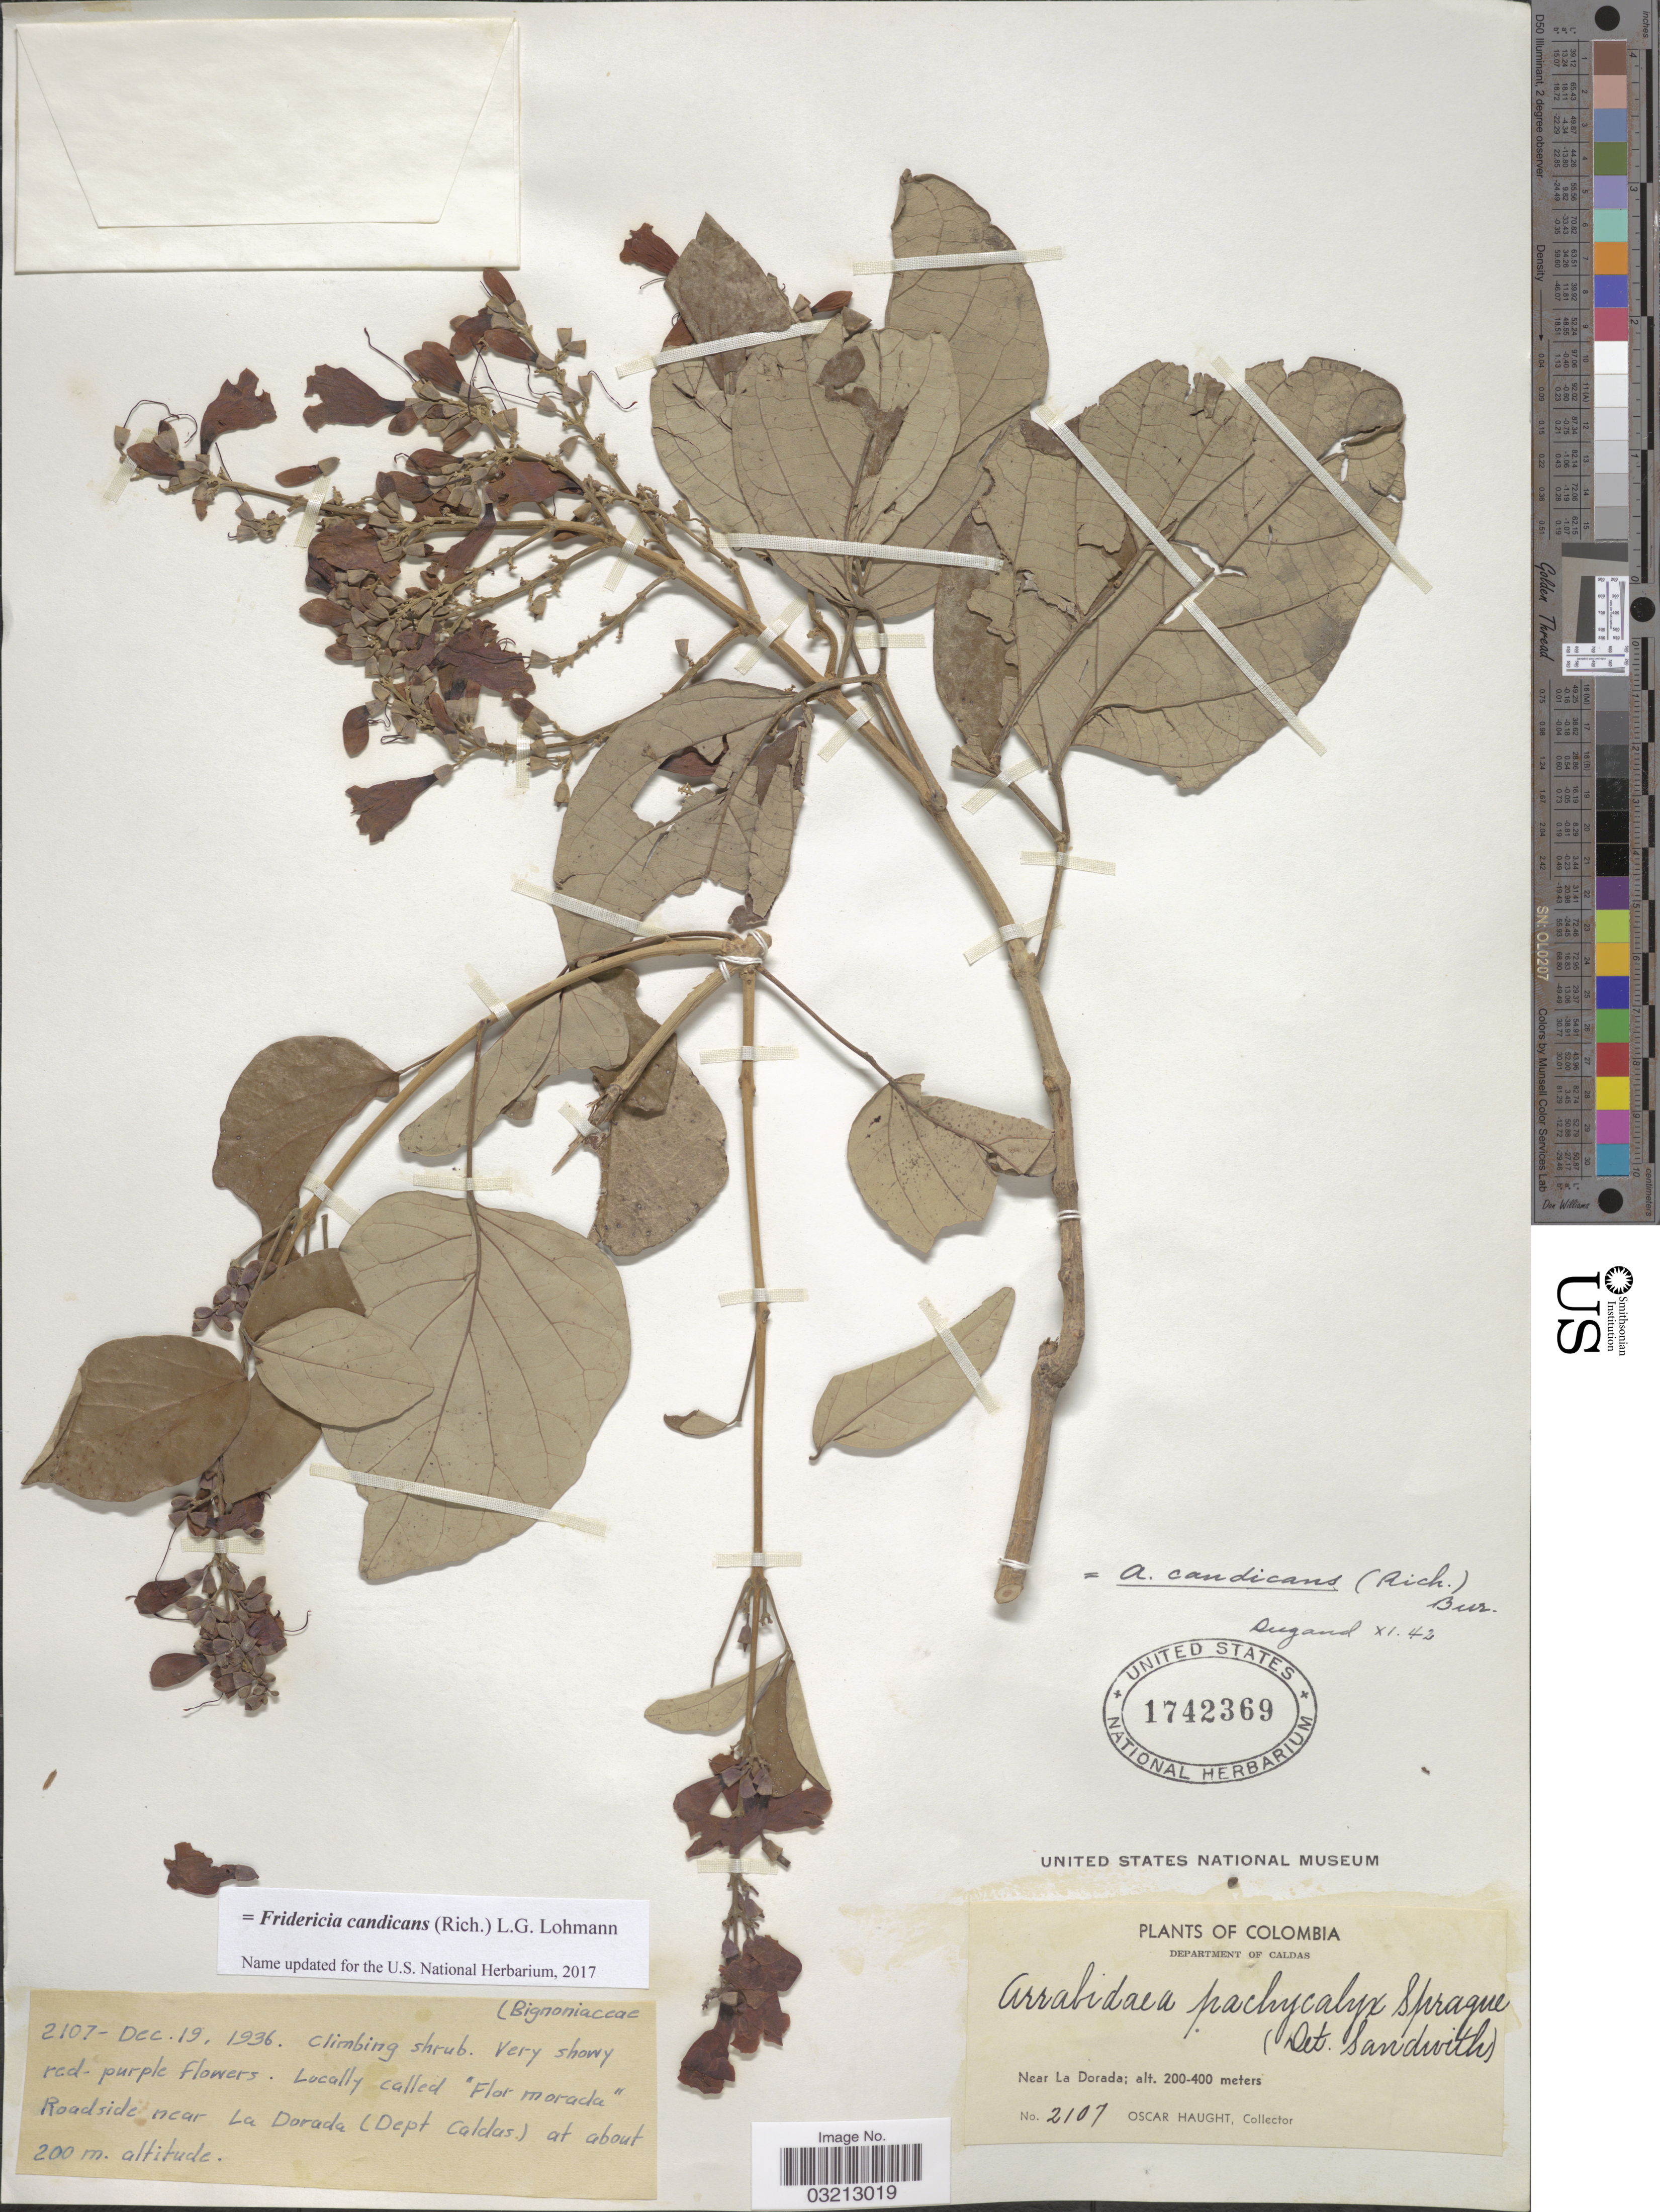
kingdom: Plantae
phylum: Tracheophyta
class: Magnoliopsida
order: Lamiales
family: Bignoniaceae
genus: Fridericia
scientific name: Fridericia candicans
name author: (Rich.) L.G. Lohmann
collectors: O. L. Haught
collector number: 2107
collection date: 1936-12-19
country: Colombia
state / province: Caldas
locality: Department of Caldas. Roadside near La Dorada.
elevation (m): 200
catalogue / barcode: US 1742369